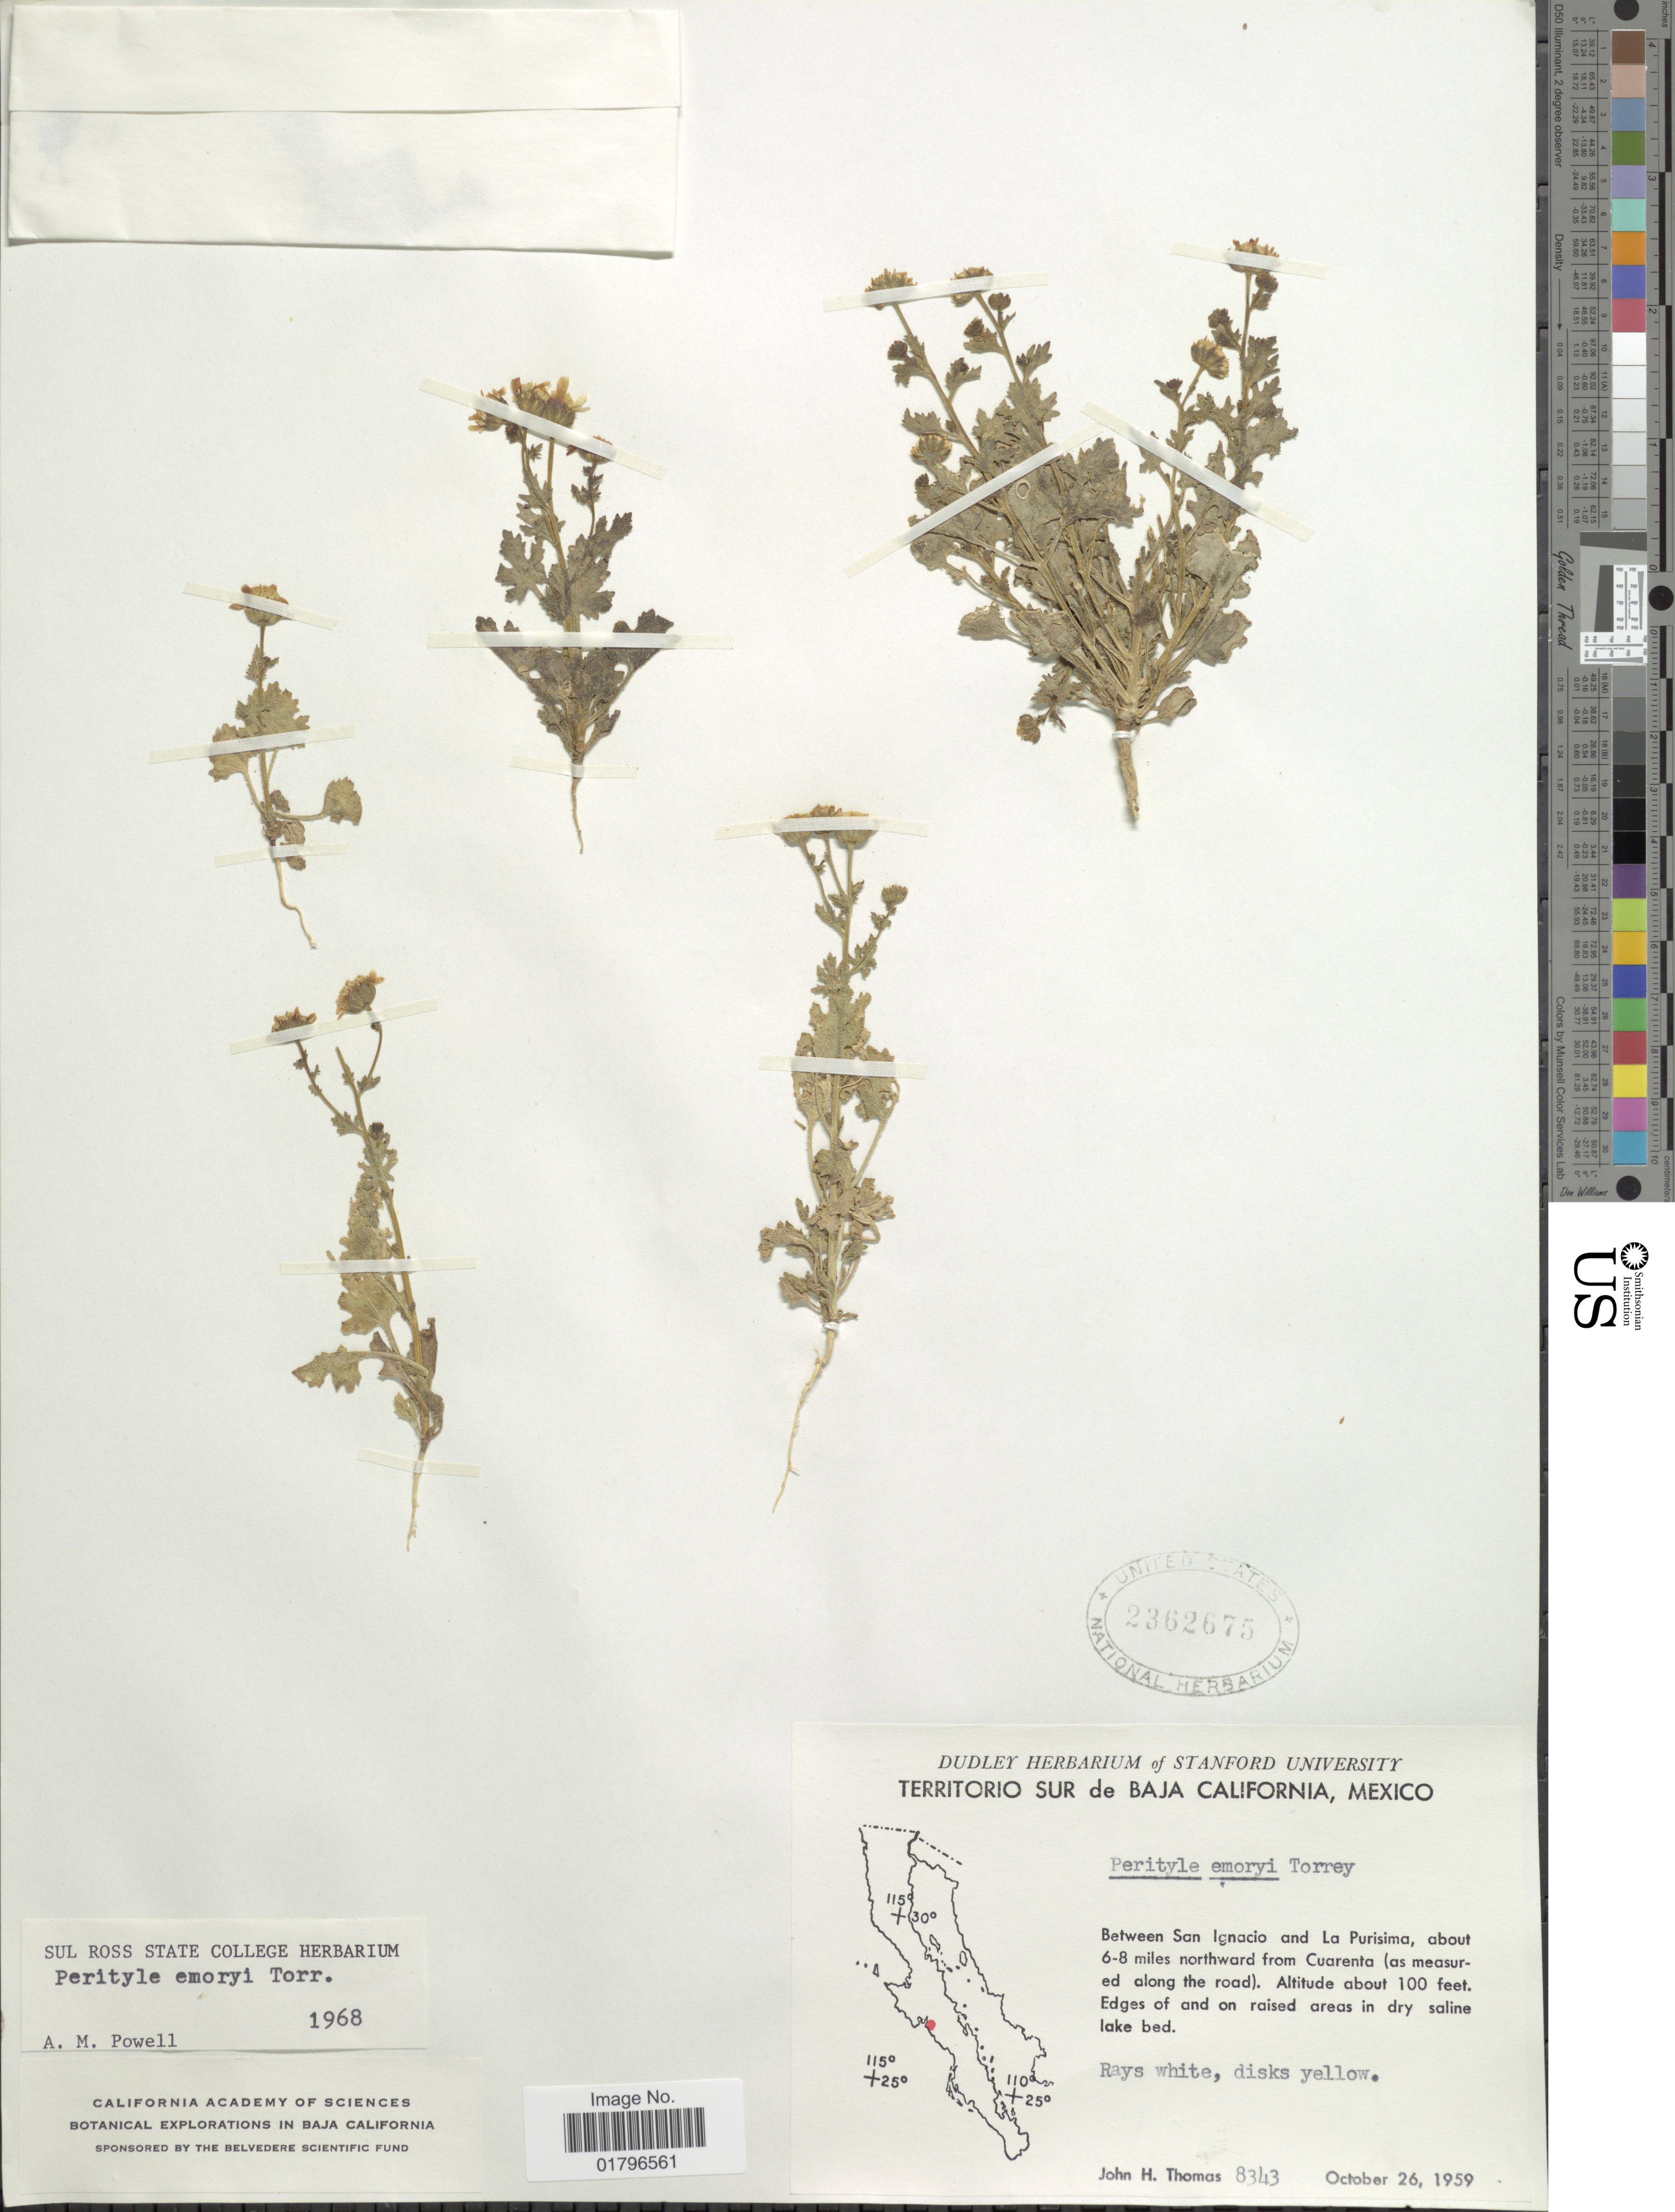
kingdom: Plantae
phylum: Tracheophyta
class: Magnoliopsida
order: Asterales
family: Asteraceae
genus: Perityle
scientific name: Perityle emoryi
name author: Torr.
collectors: J. H. Thomas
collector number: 8343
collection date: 1959-10-26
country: Mexico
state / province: Baja California Sur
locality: Between San Ignacio and La Purisima, about 6-8 miles northward from Cuarenta (as measured along the road)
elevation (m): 30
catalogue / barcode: US 2362675